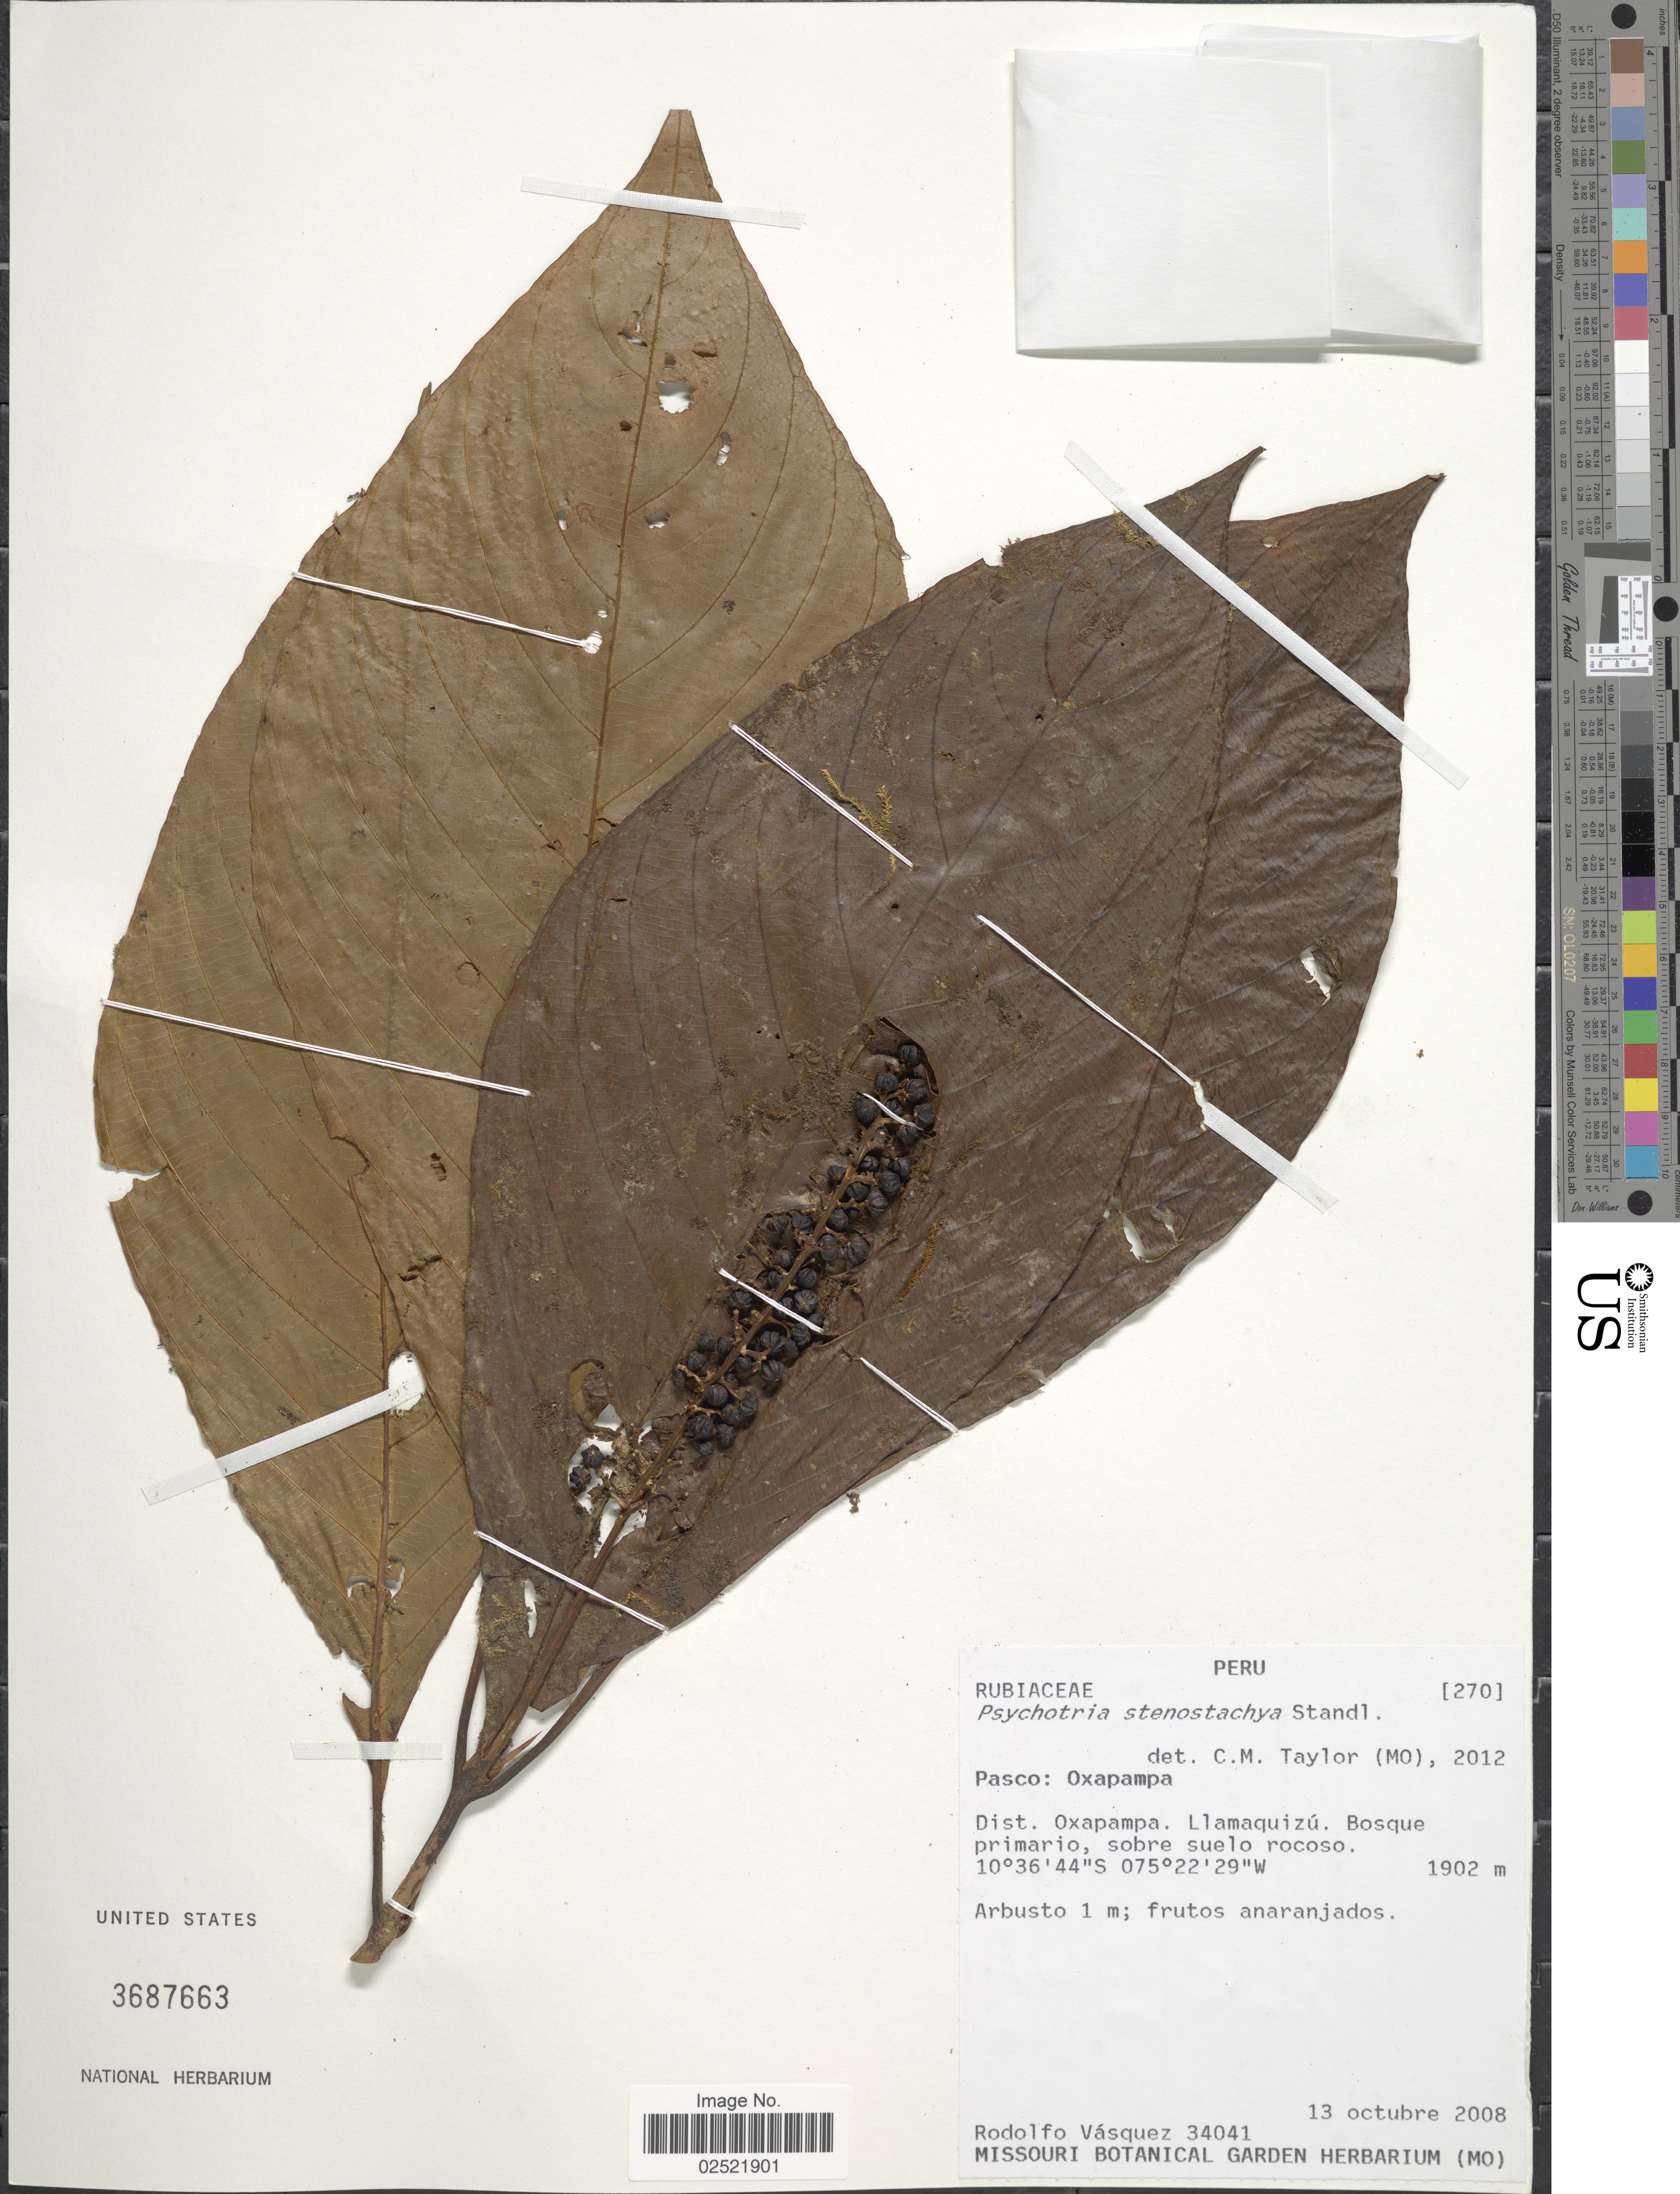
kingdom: Plantae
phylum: Tracheophyta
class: Magnoliopsida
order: Gentianales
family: Rubiaceae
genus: Psychotria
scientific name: Psychotria stenostachya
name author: Standl.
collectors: R. Vásquez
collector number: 34041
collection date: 2008-10-13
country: Peru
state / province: Pasco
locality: Oxapampa, Dist. Oxapampa, Llamaquizu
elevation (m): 1902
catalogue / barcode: US 3687663